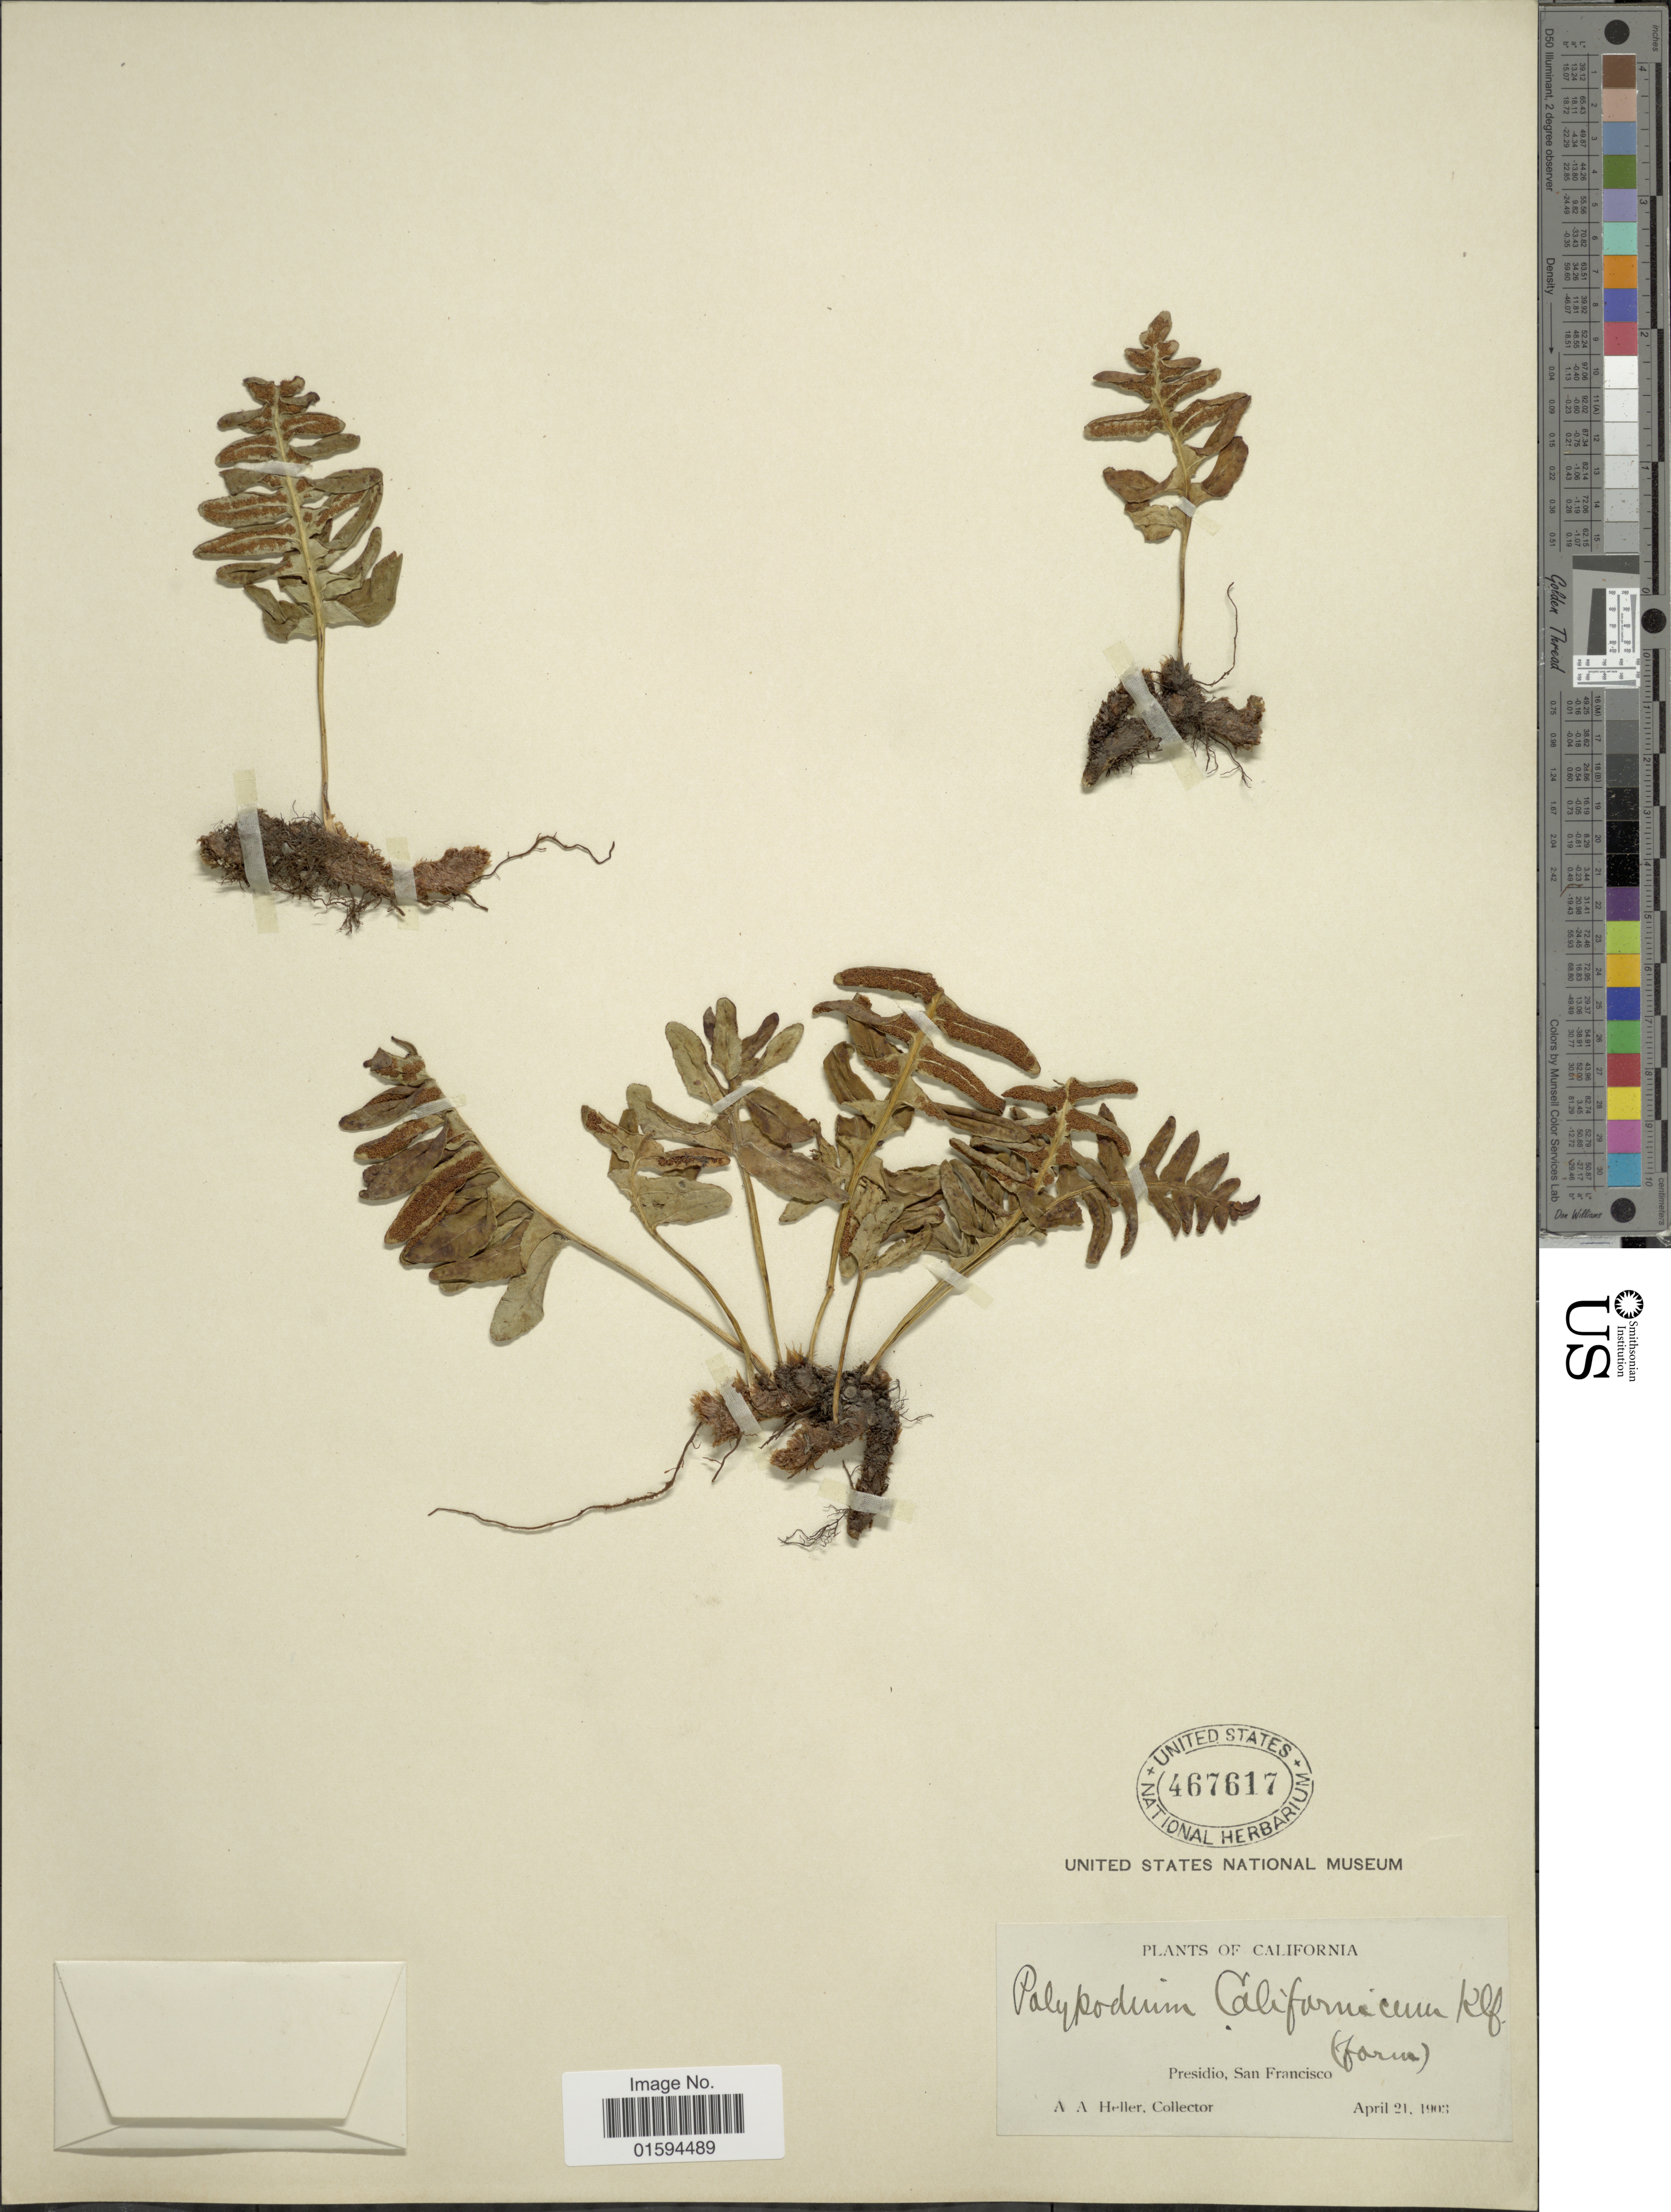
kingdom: Plantae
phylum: Tracheophyta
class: Polypodiopsida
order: Polypodiales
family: Polypodiaceae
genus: Polypodium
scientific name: Polypodium californicum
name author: Kaulf.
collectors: A. A. Heller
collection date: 1903-04-21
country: United States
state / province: California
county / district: San Francisco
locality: Presidio, San Francisco.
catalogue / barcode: US 467617